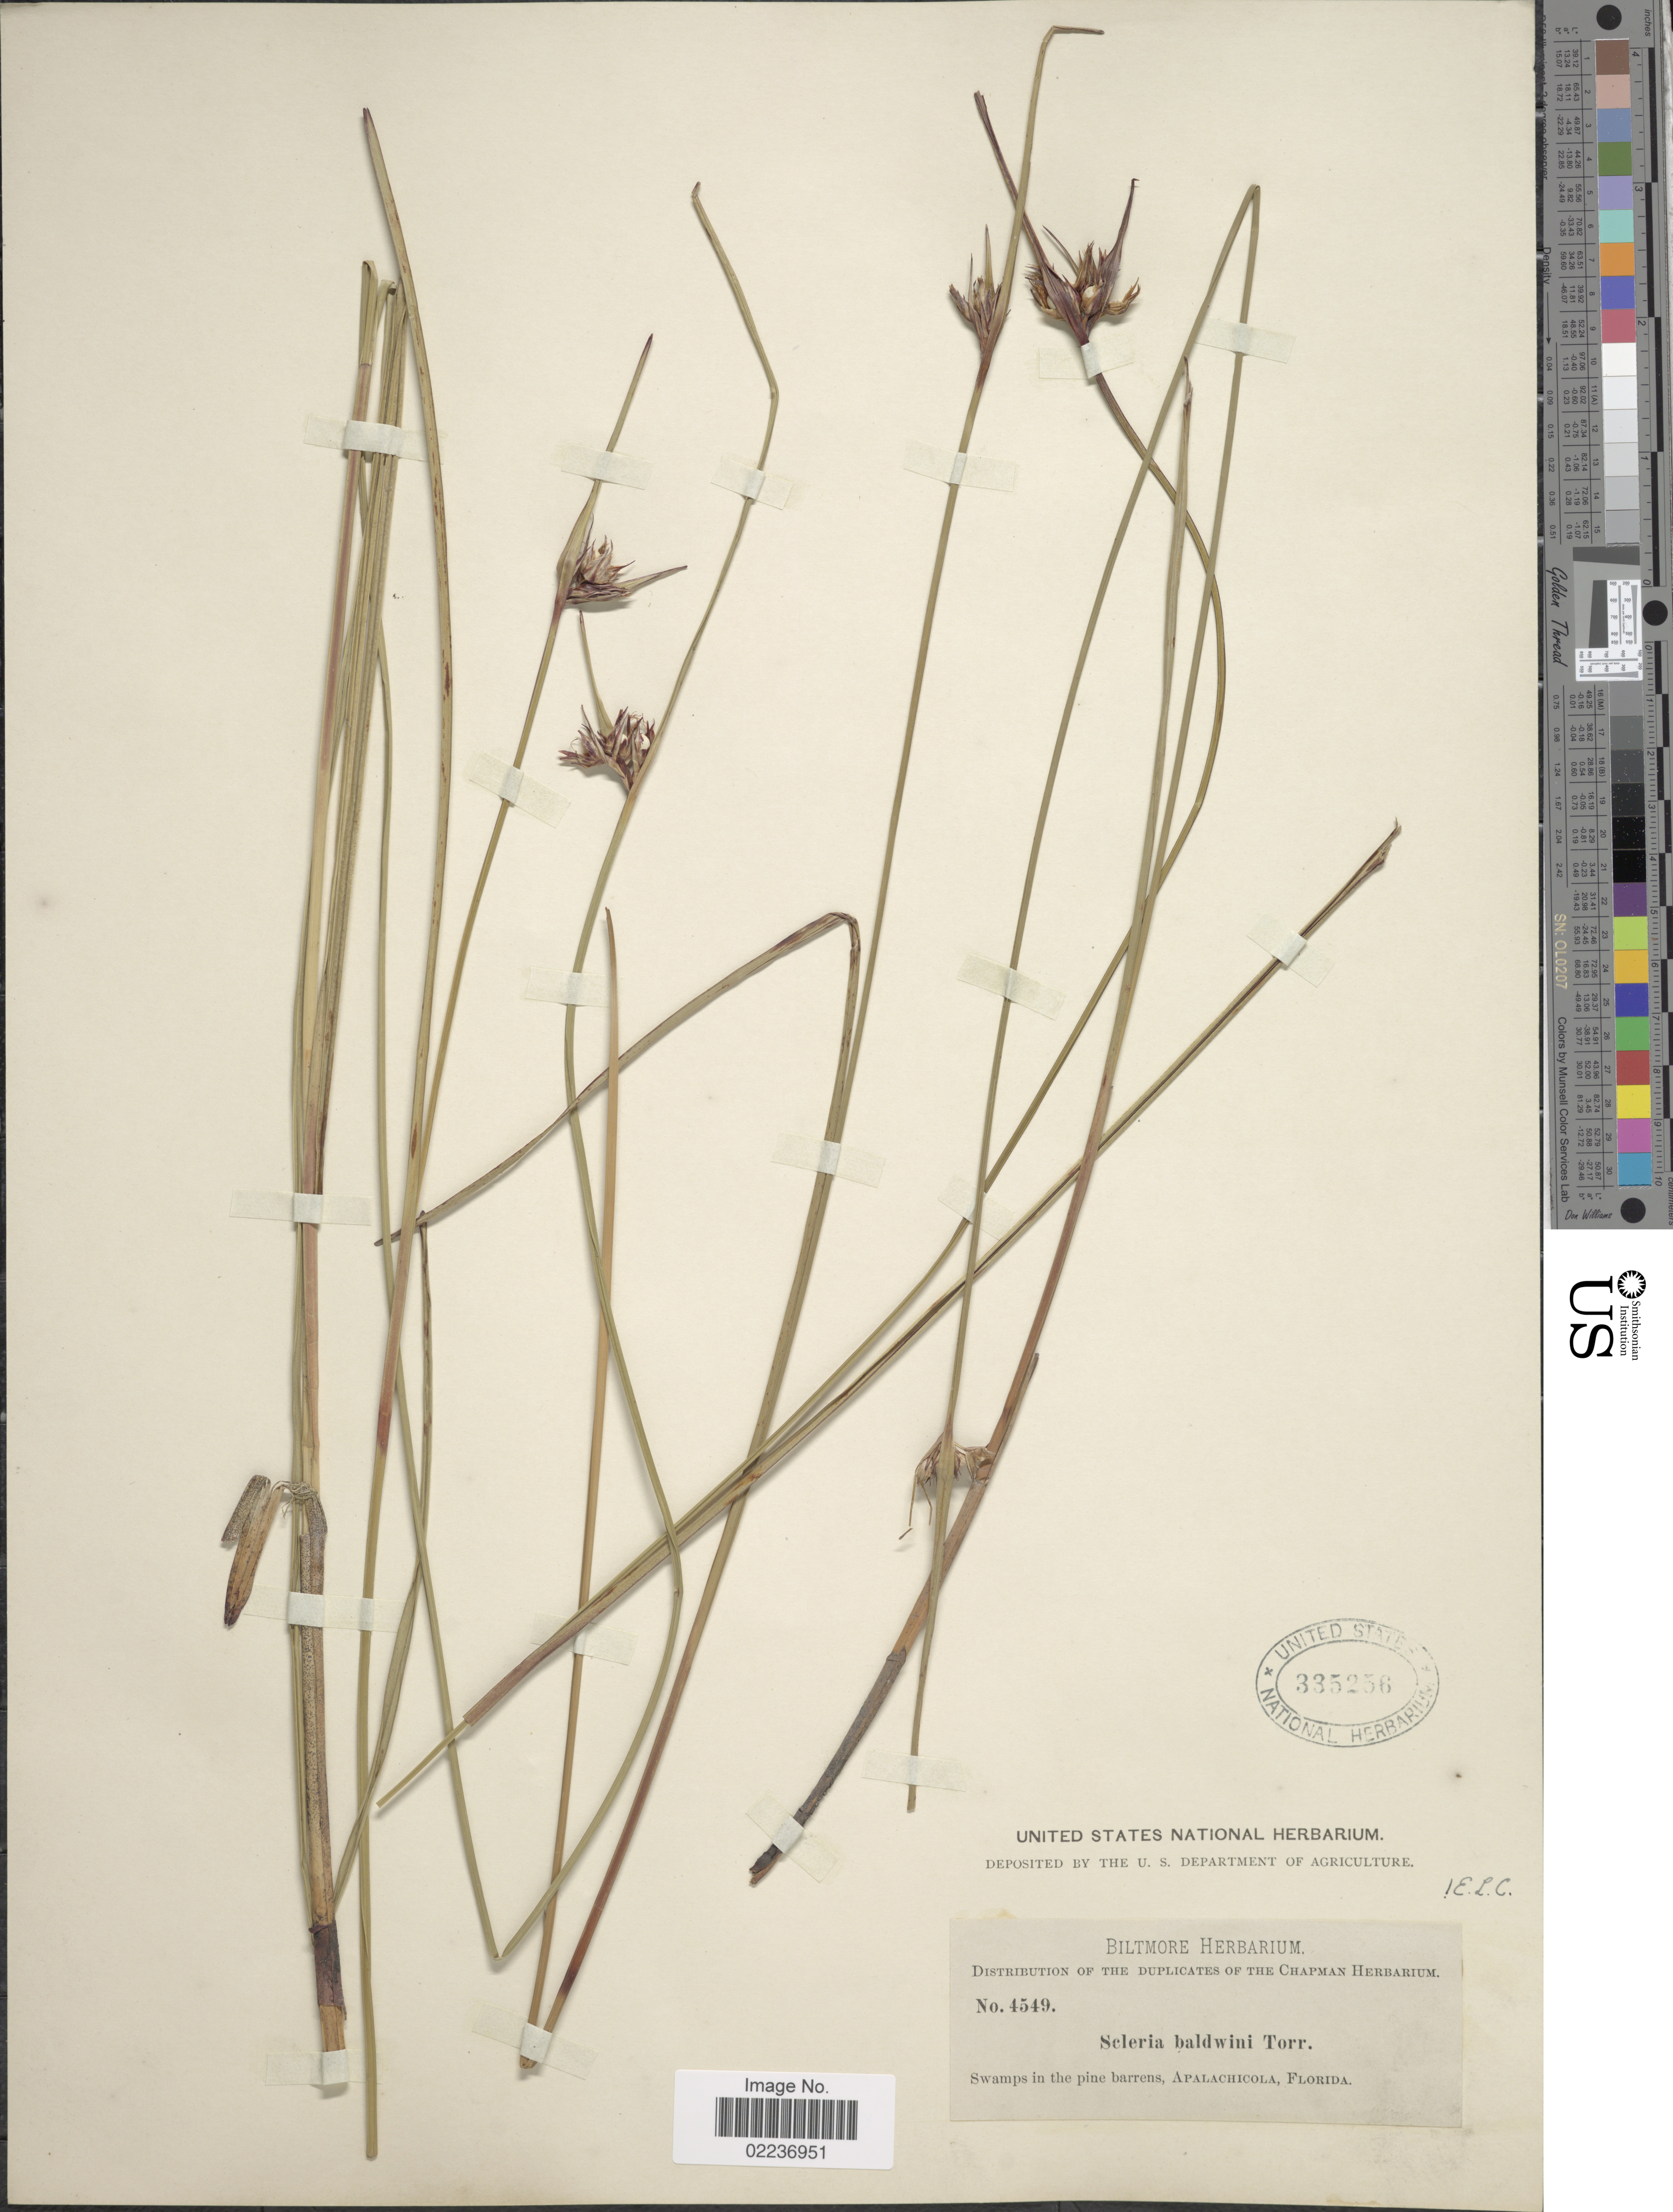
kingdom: Plantae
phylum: Tracheophyta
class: Liliopsida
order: Poales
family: Cyperaceae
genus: Scleria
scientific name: Scleria baldwinii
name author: (Torr.) Steud.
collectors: ex herb. Biltmore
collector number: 4549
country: United States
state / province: Florida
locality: Swamps in the pine barrens, Apalachicola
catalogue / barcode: US 335256